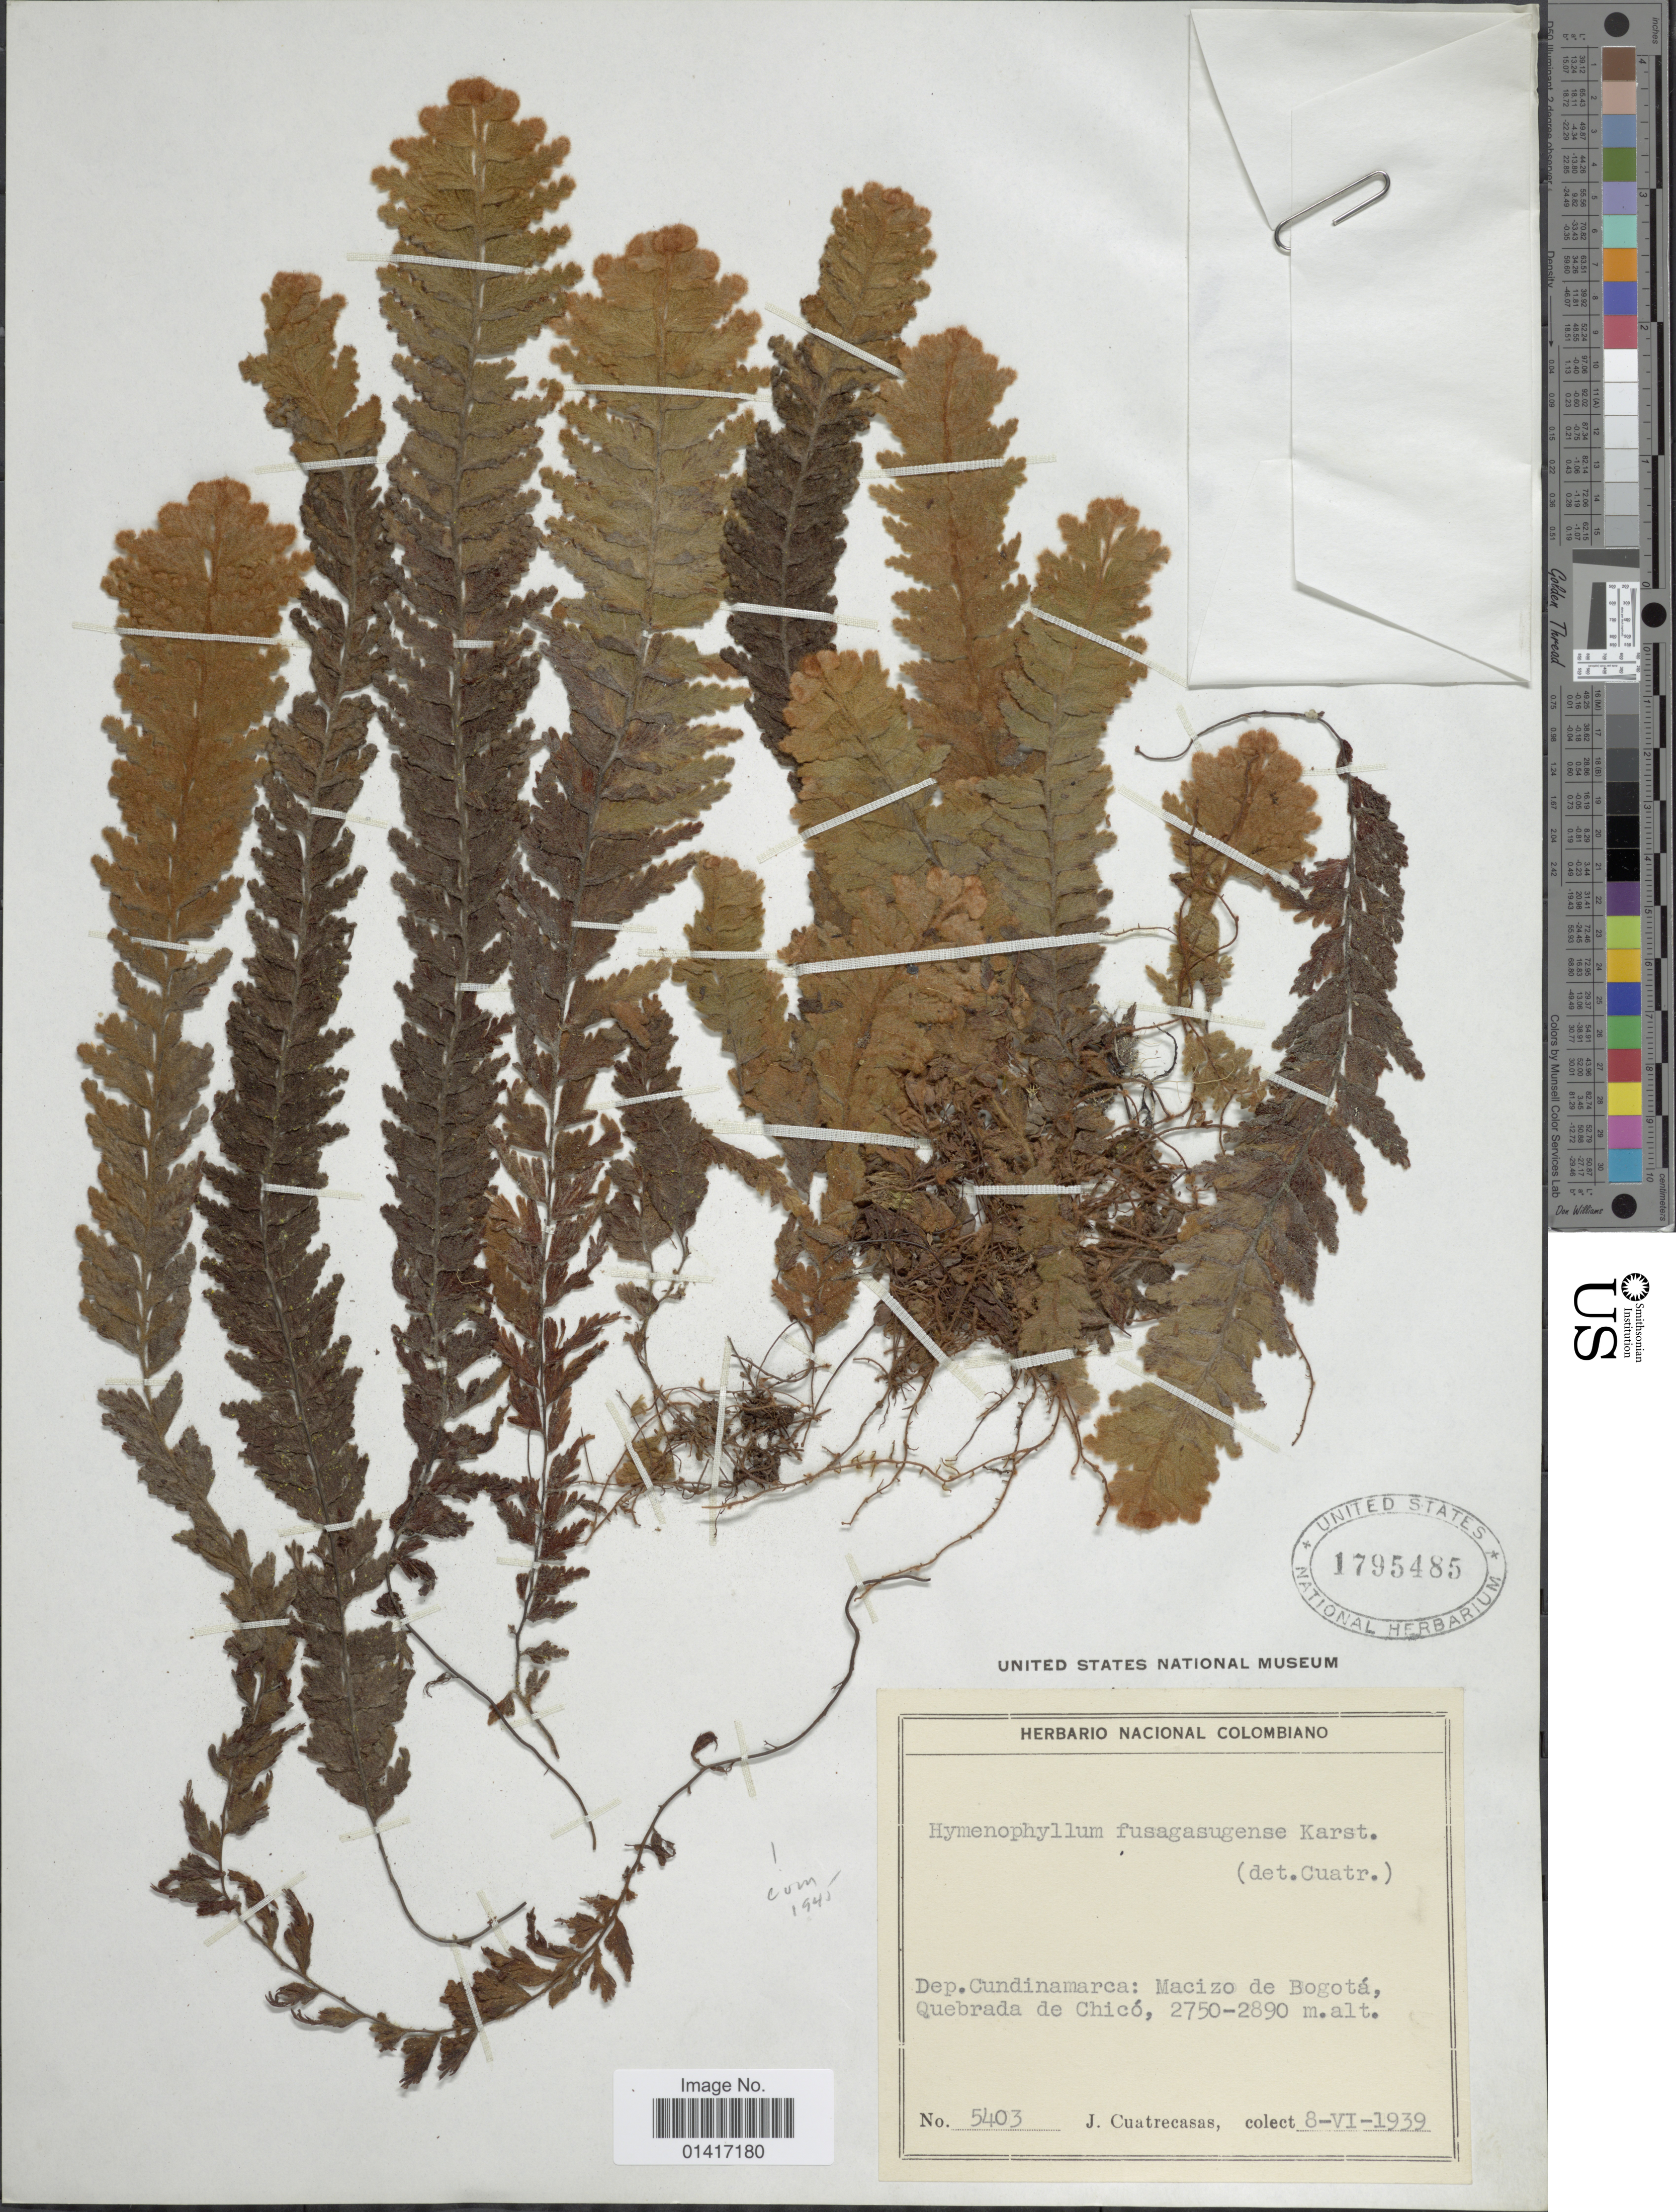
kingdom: Plantae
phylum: Tracheophyta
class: Polypodiopsida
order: Hymenophyllales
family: Hymenophyllaceae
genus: Hymenophyllum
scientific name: Hymenophyllum tomentosum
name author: Kunze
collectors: J. Cuatrecasas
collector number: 5403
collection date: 1939-06-08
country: Colombia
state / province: Cundinamarca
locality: Macizo de Bogota, Quebrada de Chico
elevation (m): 2750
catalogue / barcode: US 1795485